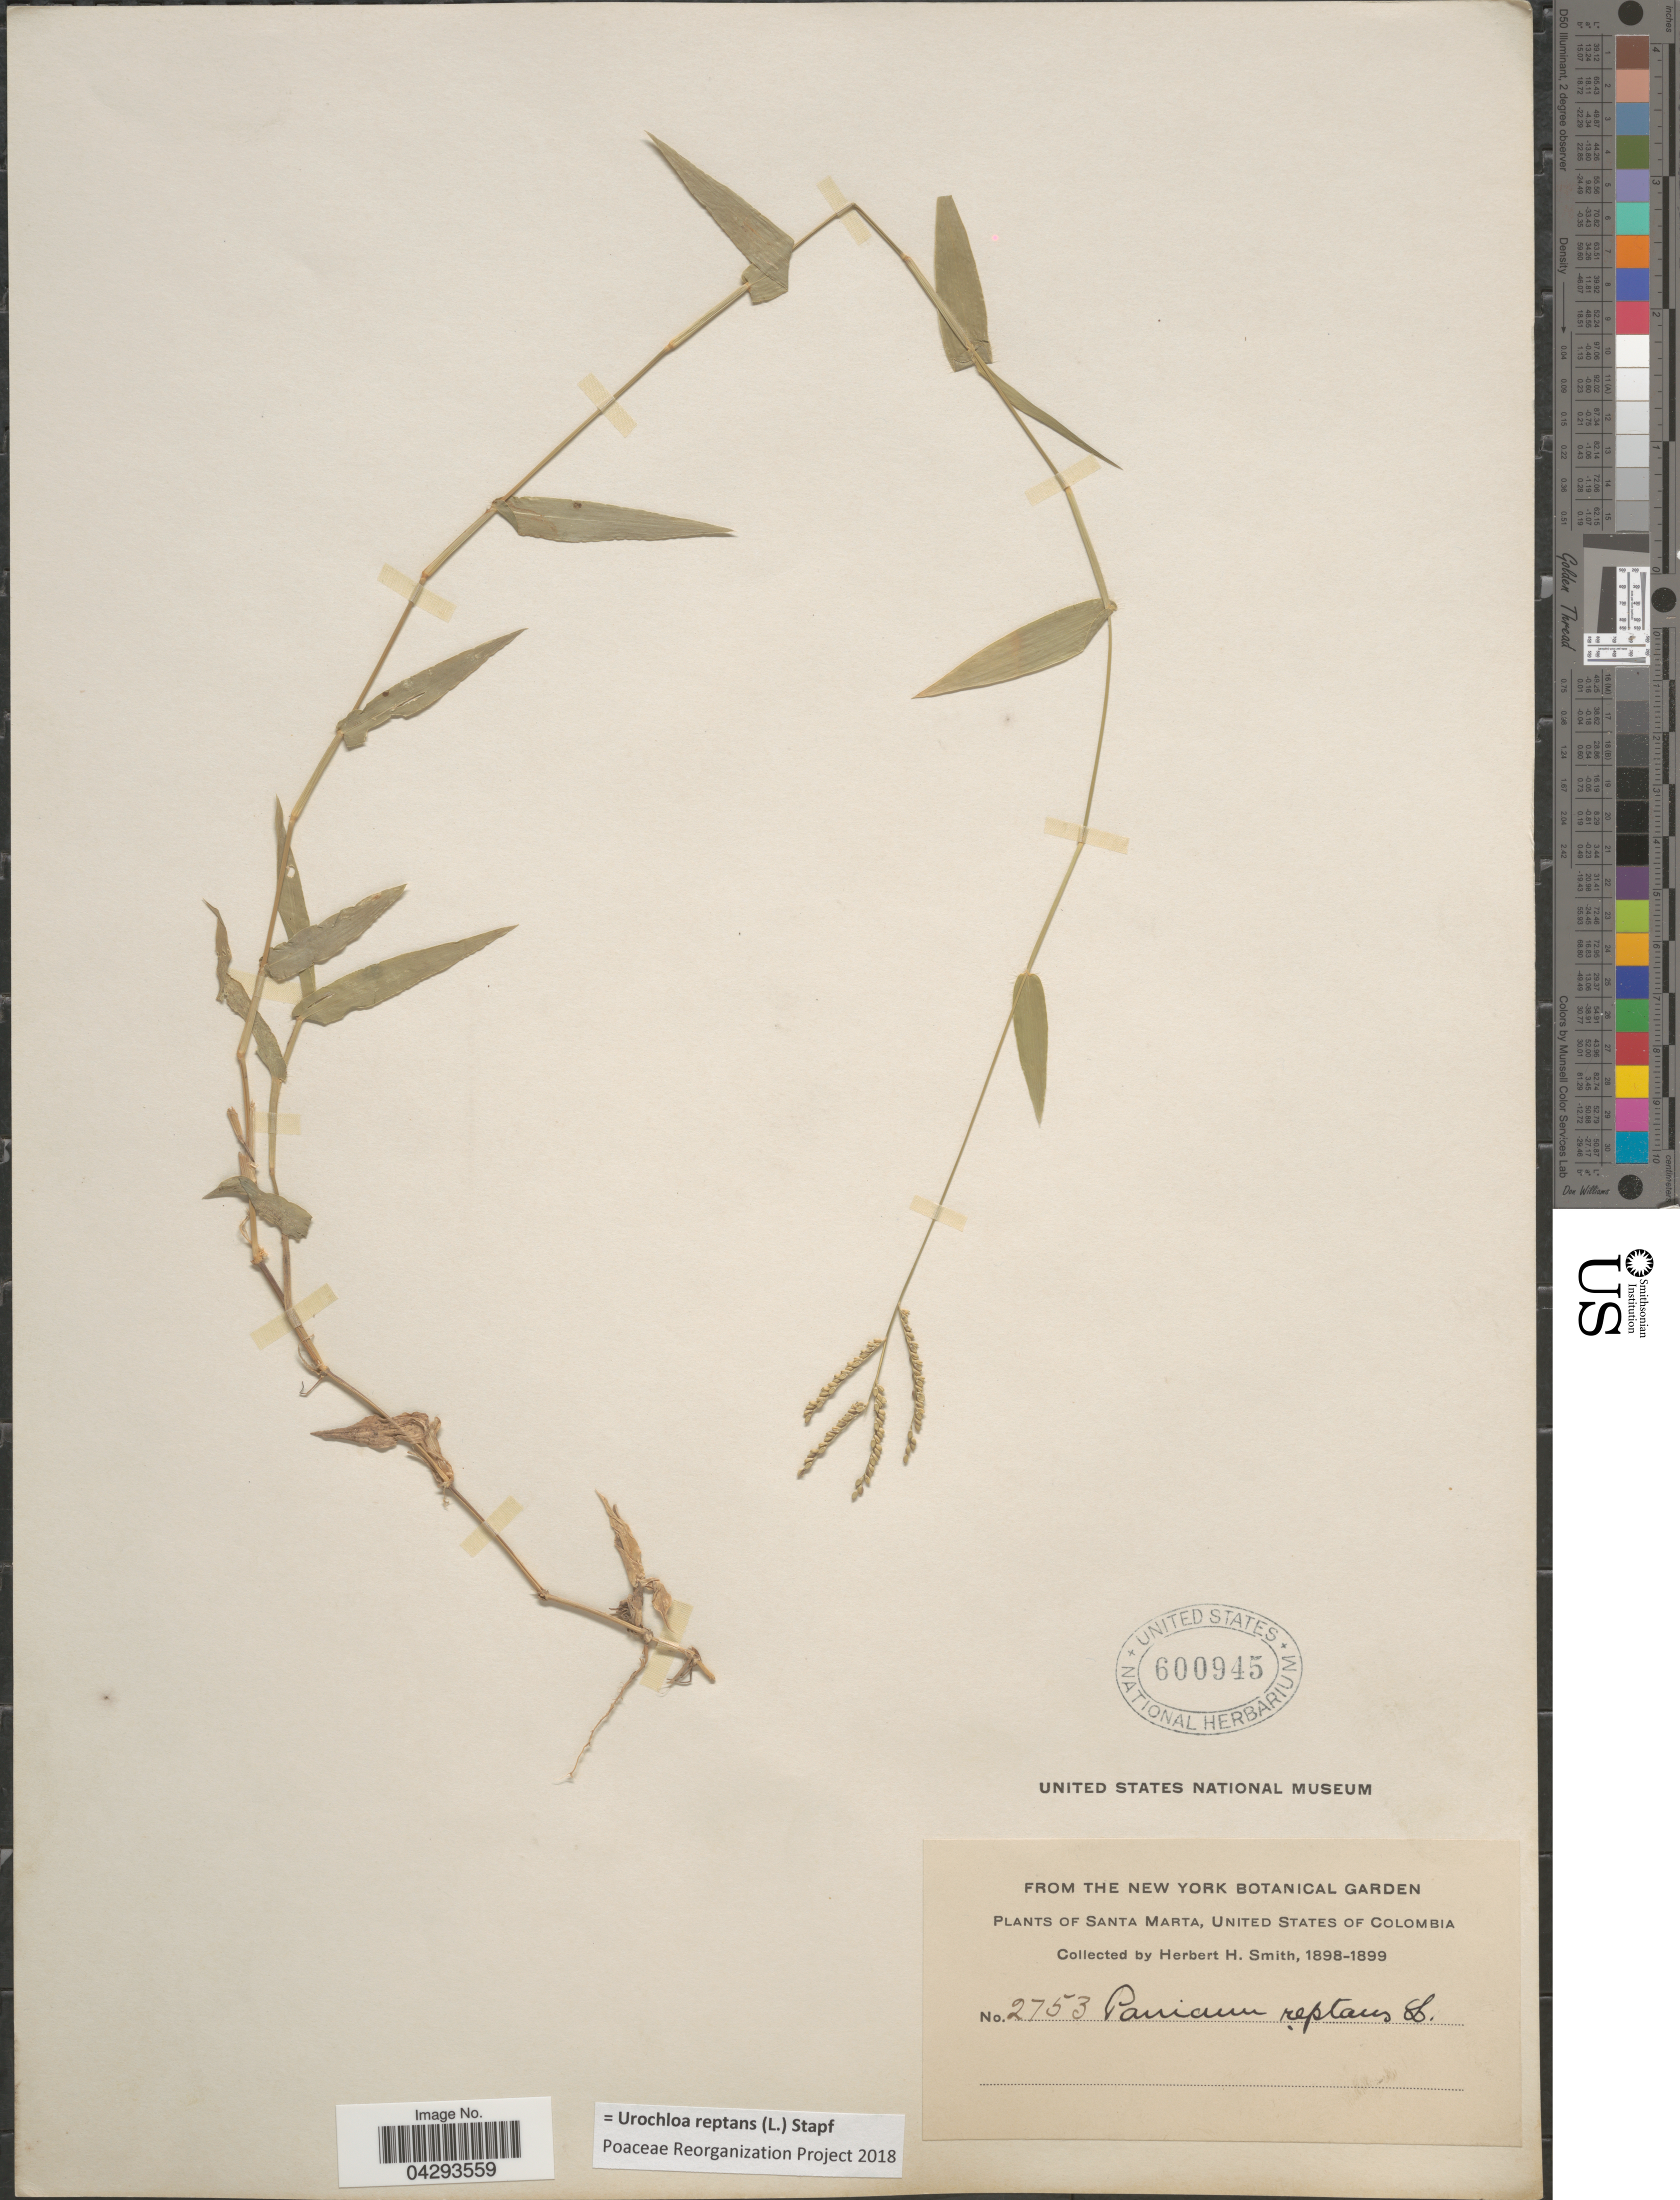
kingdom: Plantae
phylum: Tracheophyta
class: Liliopsida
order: Poales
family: Poaceae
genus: Urochloa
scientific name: Urochloa reptans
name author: (L.) Stapf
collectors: Herbert H. Smith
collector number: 2753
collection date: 1898/1899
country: Colombia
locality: Santa Marta, United States of Colombia.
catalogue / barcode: US 600945